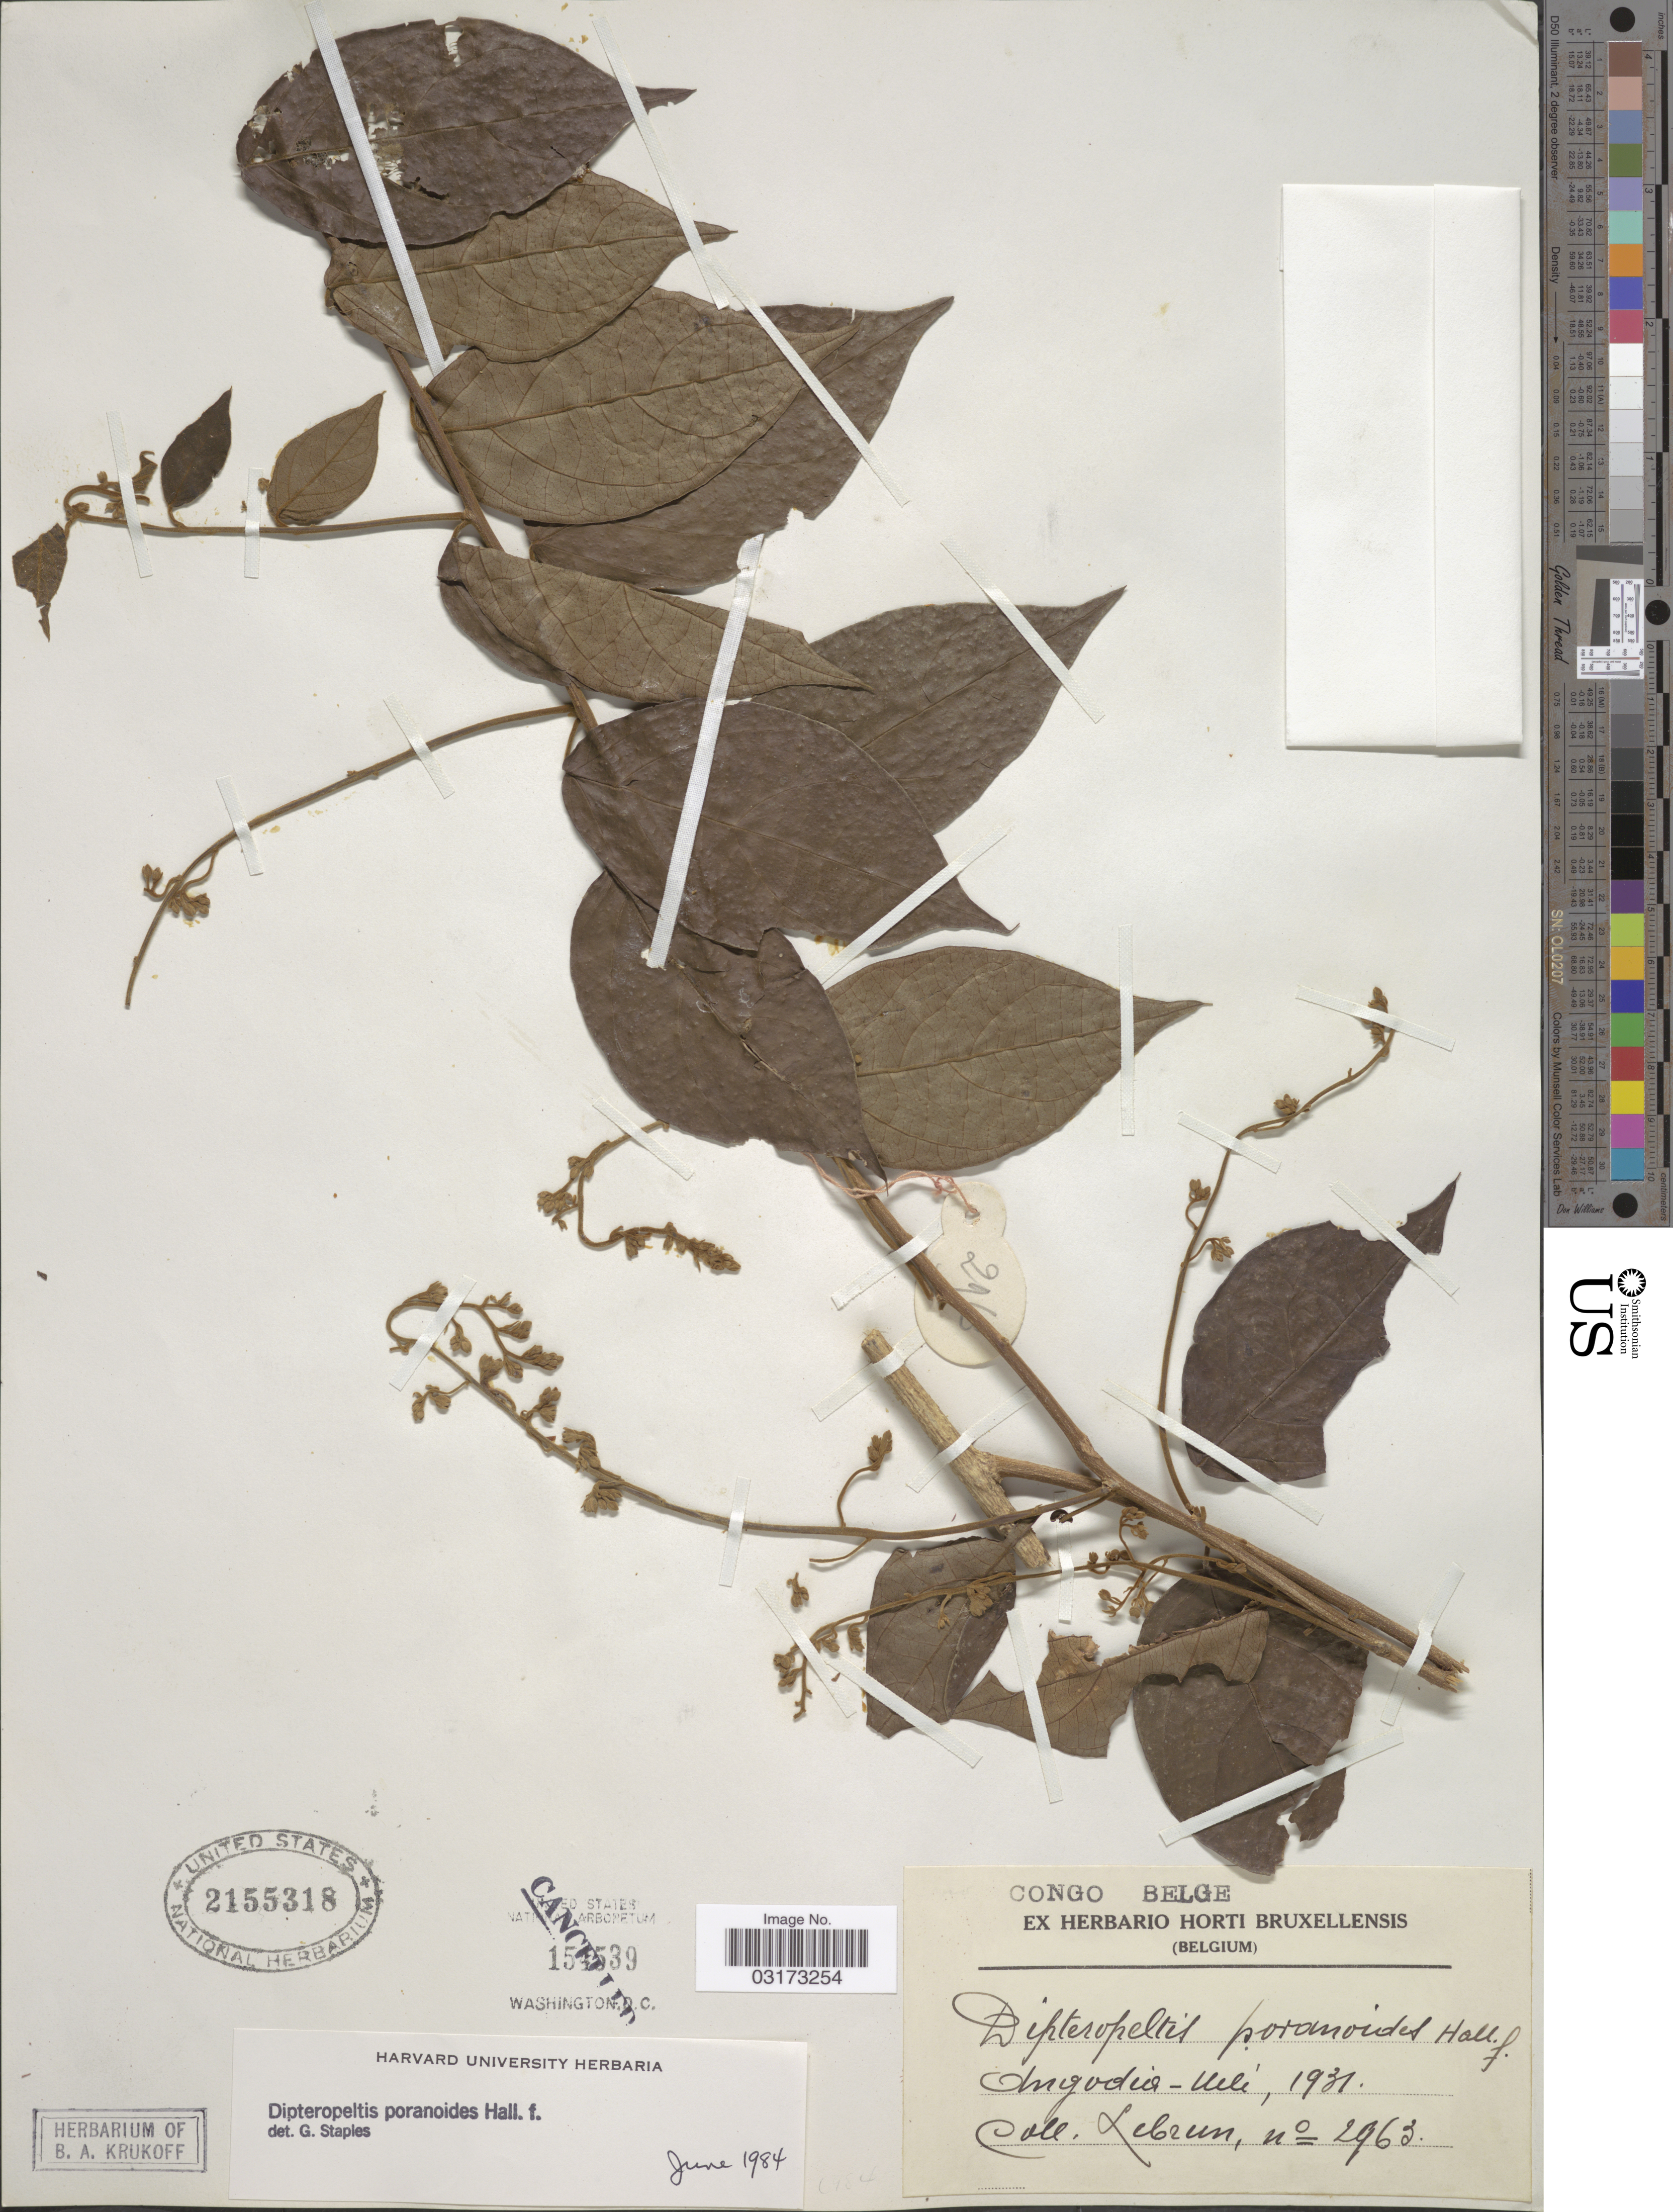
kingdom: Plantae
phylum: Tracheophyta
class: Magnoliopsida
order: Solanales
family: Convolvulaceae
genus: Dipteropeltis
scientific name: Dipteropeltis poranoides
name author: Hallier f.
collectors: J.A. Lebrun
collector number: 2963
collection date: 1931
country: Congo, Democratic Republic of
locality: Congo Belge. Angodia - Uelé.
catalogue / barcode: US 2155318